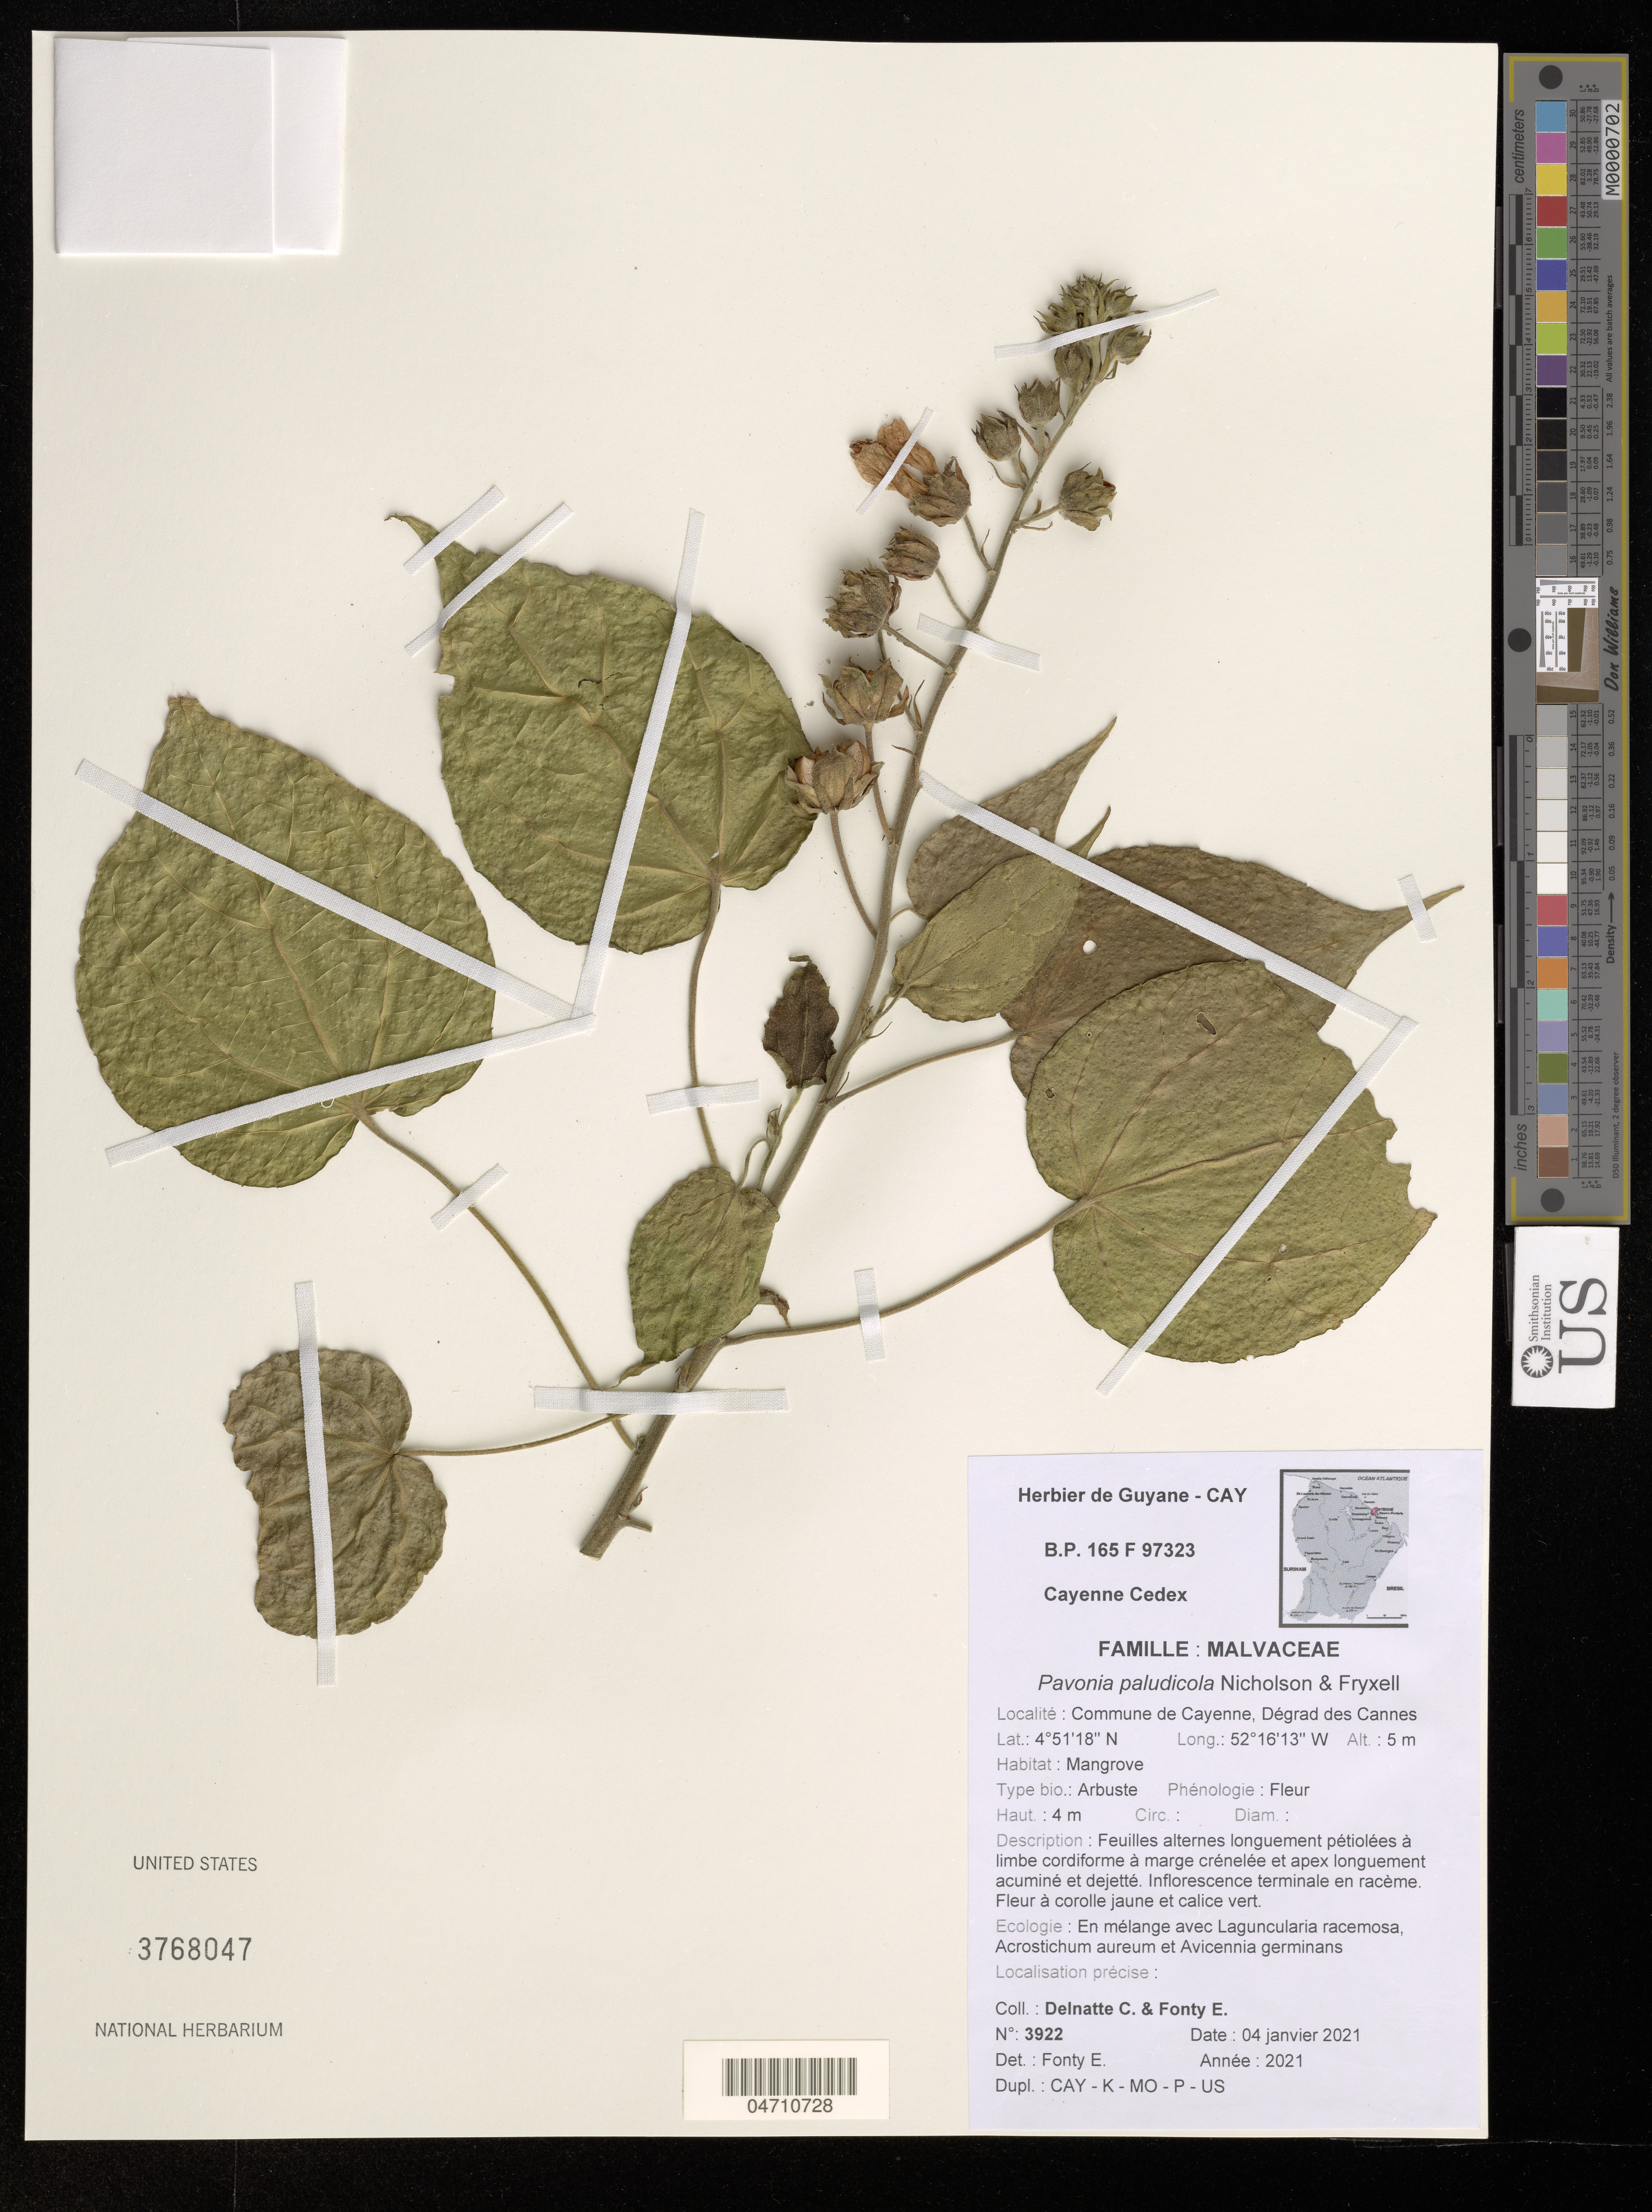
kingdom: Plantae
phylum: Tracheophyta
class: Magnoliopsida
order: Malvales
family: Malvaceae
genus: Pavonia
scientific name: Pavonia paludicola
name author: Nicolson ex Fryxell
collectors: C. Delnatte & E. Fonty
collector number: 3922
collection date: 2021-01-04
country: French Guiana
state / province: Cayenne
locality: Commune de Cayenne, Dégrad des Cannes.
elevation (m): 5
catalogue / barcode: US 3768047